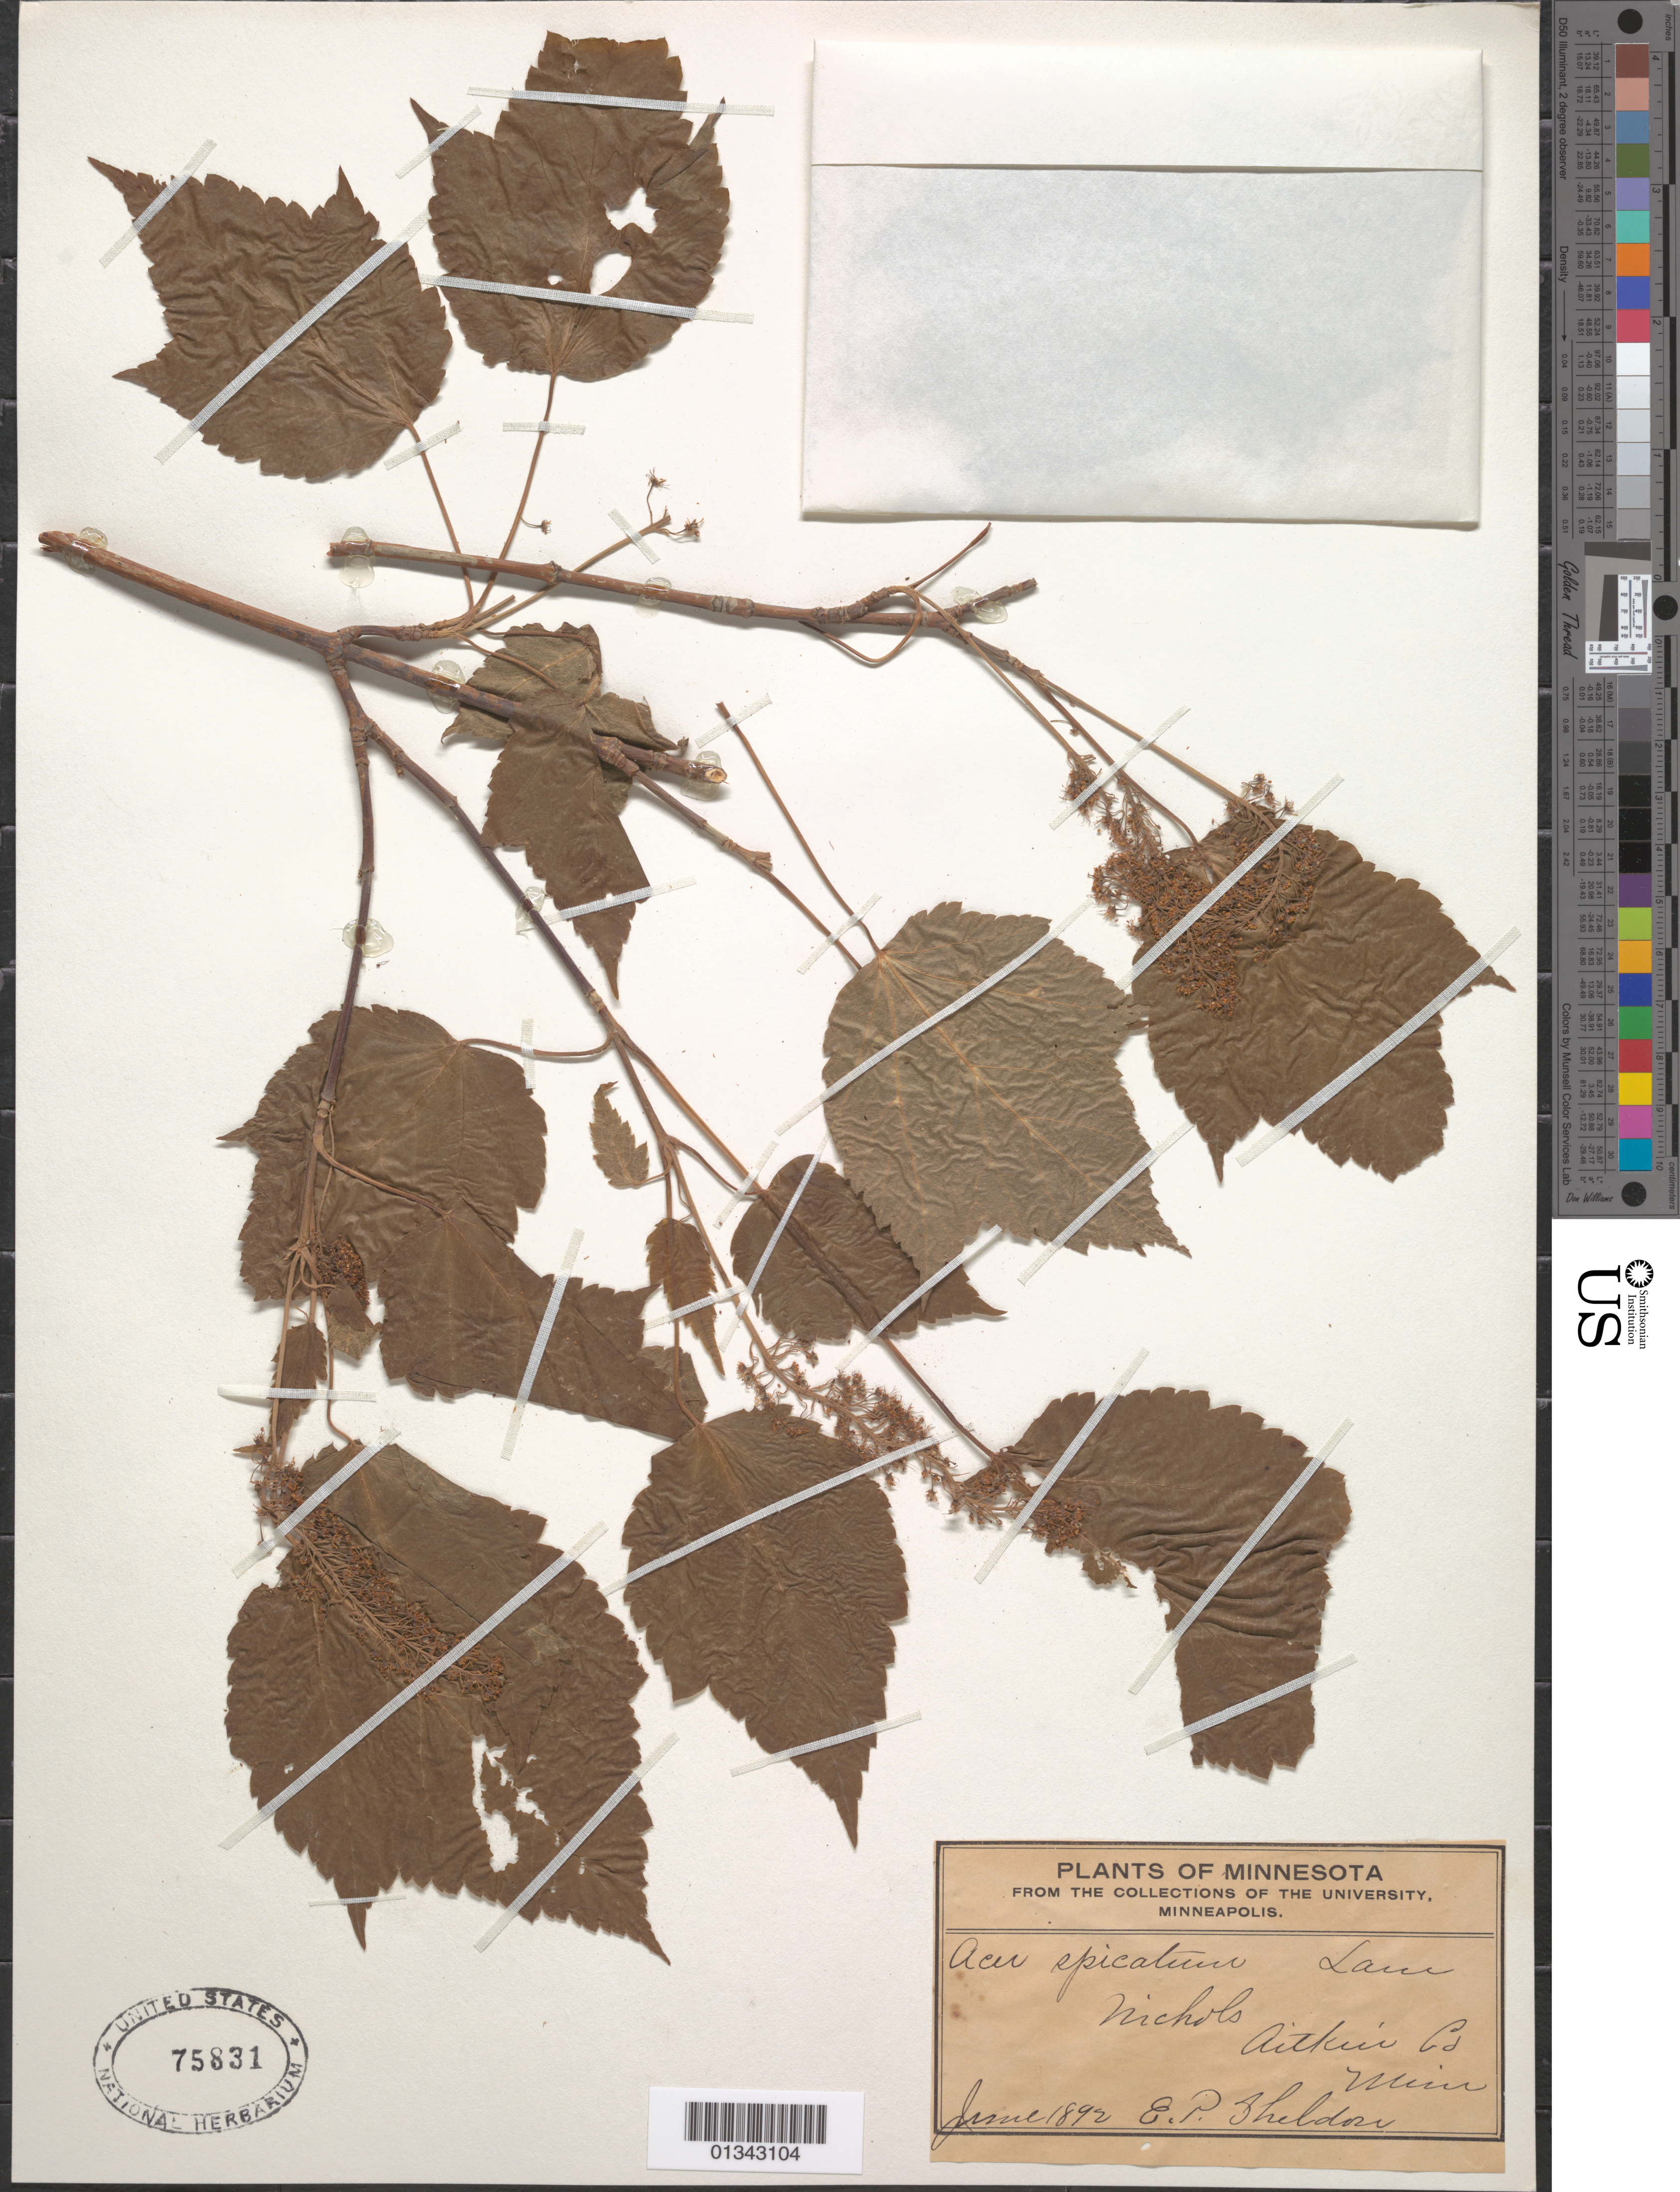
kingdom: Plantae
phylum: Tracheophyta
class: Magnoliopsida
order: Sapindales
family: Sapindaceae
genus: Acer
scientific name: Acer spicatum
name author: Lam.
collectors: E. P. Sheldon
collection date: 1892-06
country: United States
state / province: Minnesota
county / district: Aitkin County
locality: Aitkin County, Nichols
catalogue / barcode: US 75831